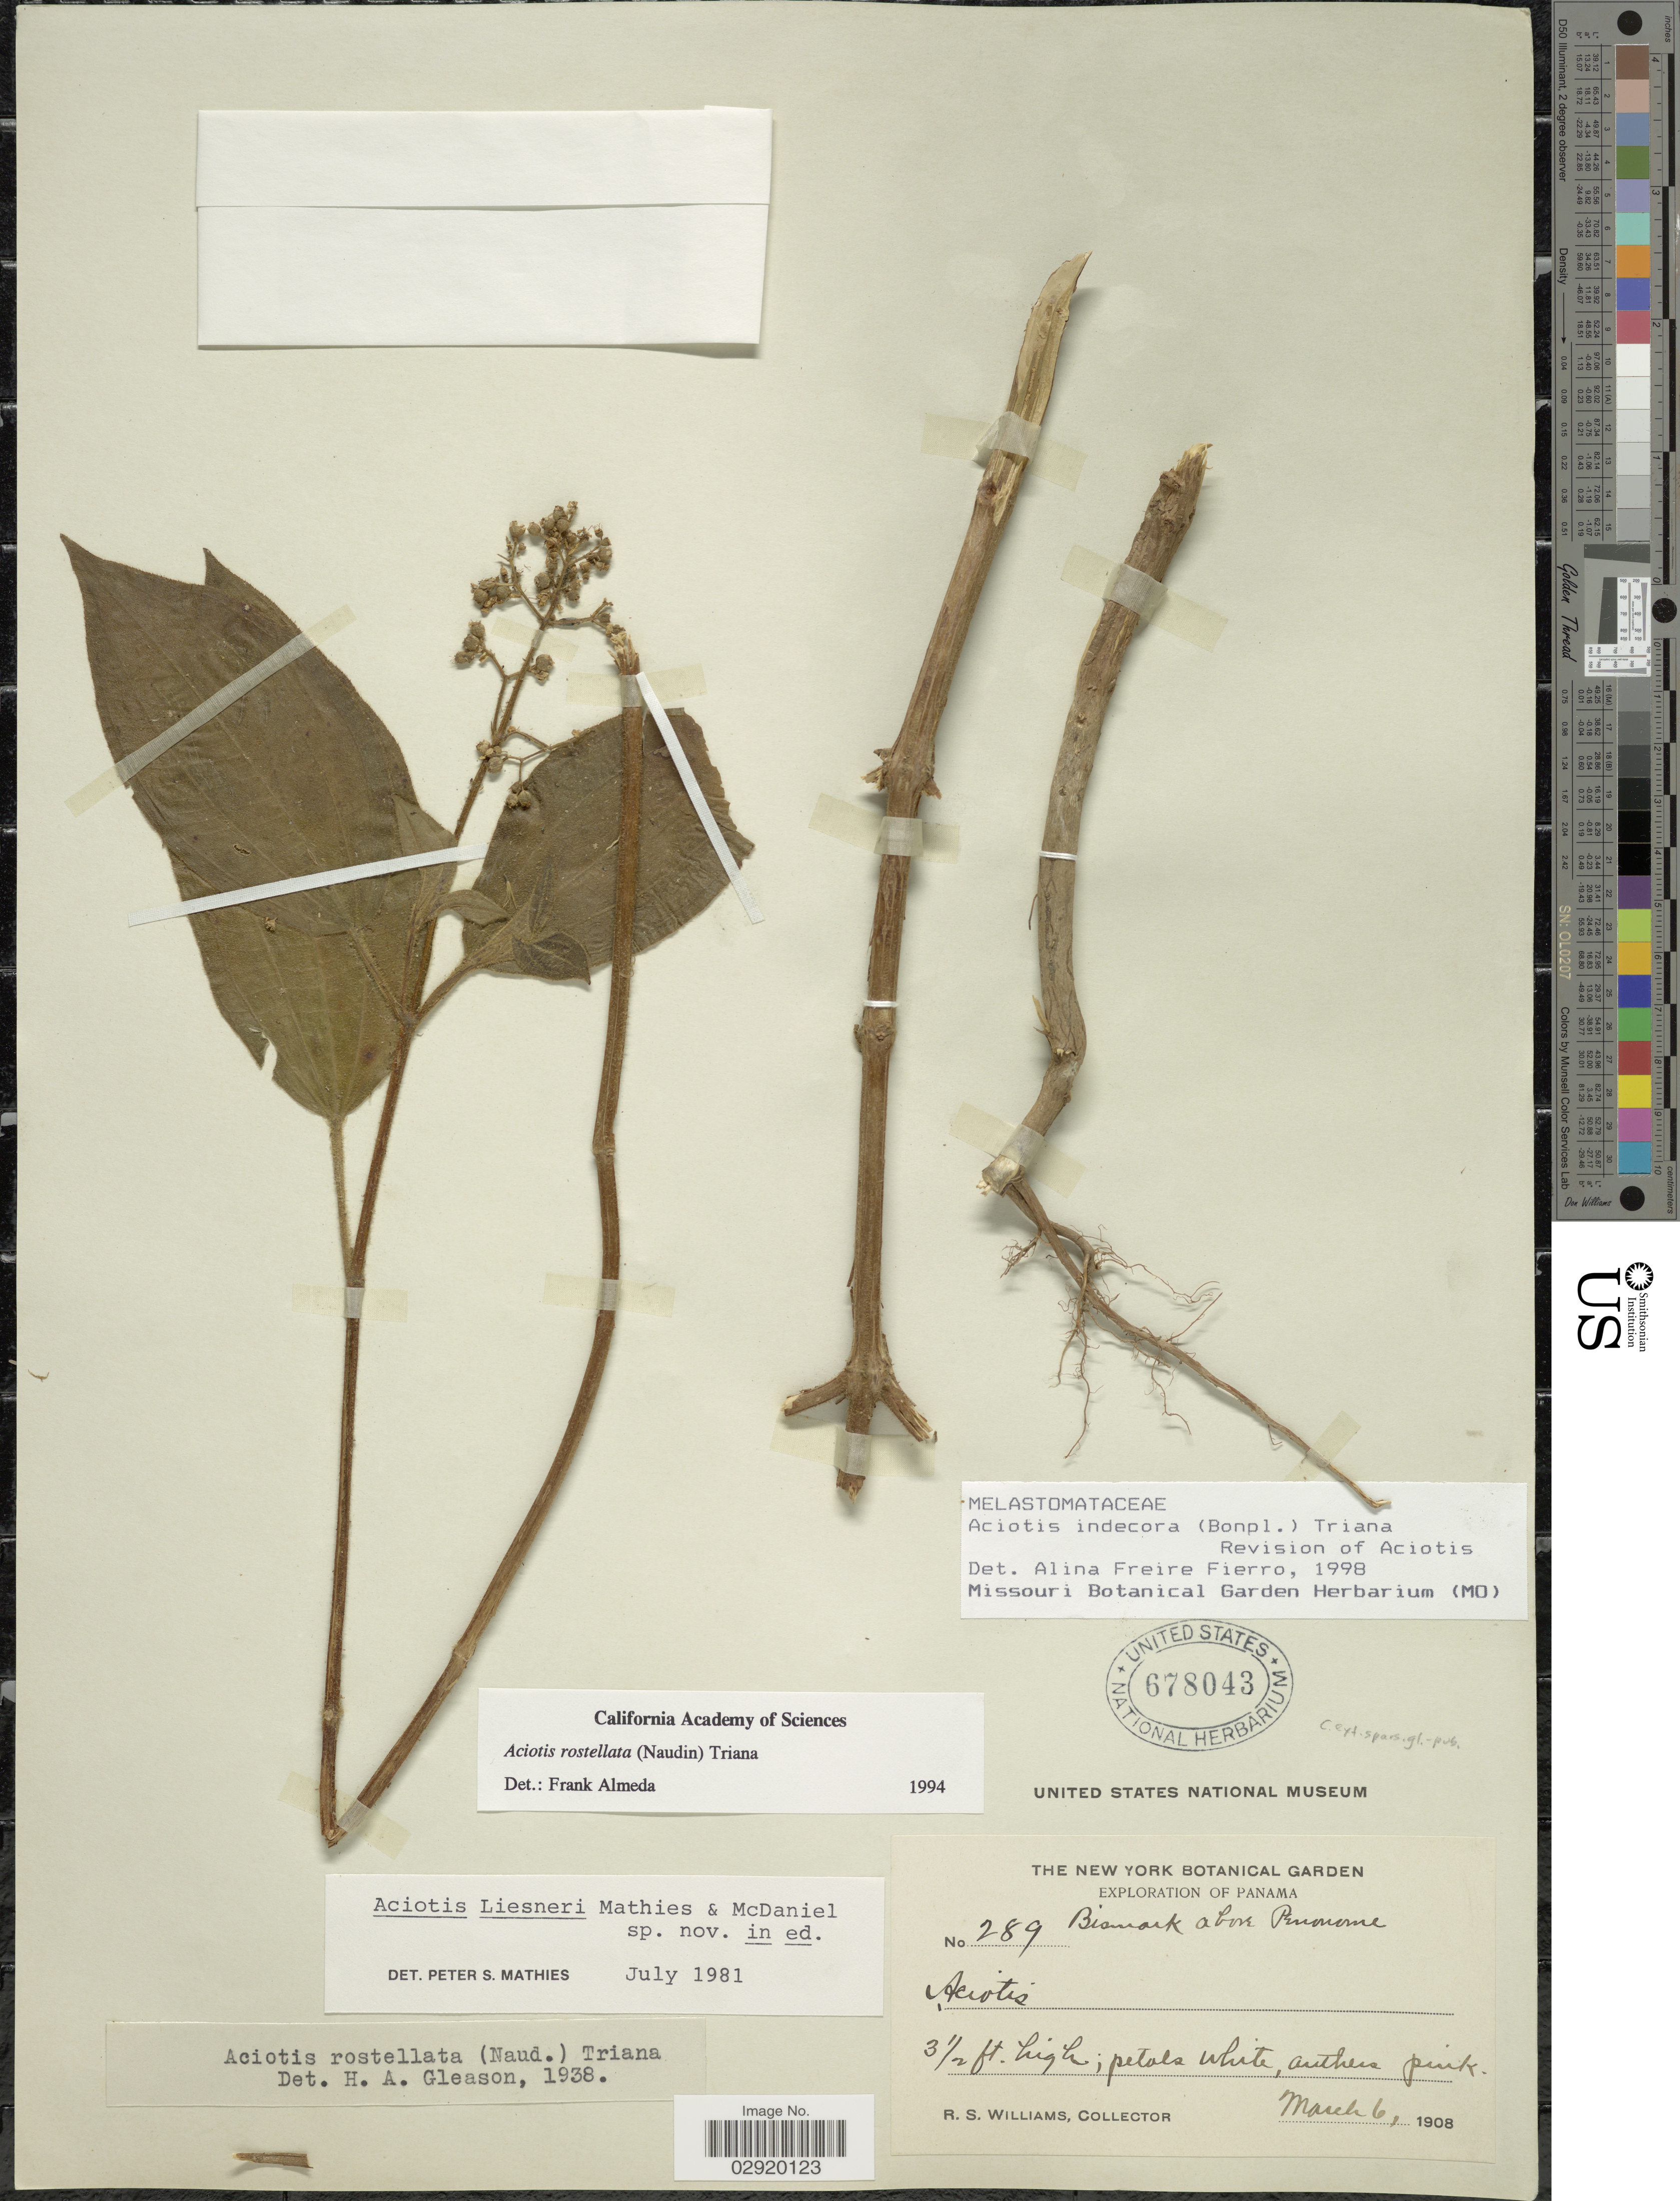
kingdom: Plantae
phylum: Tracheophyta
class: Magnoliopsida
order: Myrtales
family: Melastomataceae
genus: Aciotis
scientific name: Aciotis indecora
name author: (Bonpl.) Triana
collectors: R. S. Williams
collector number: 289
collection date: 1908-03-06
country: Panama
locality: Bismark above Penonome.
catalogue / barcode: US 678043